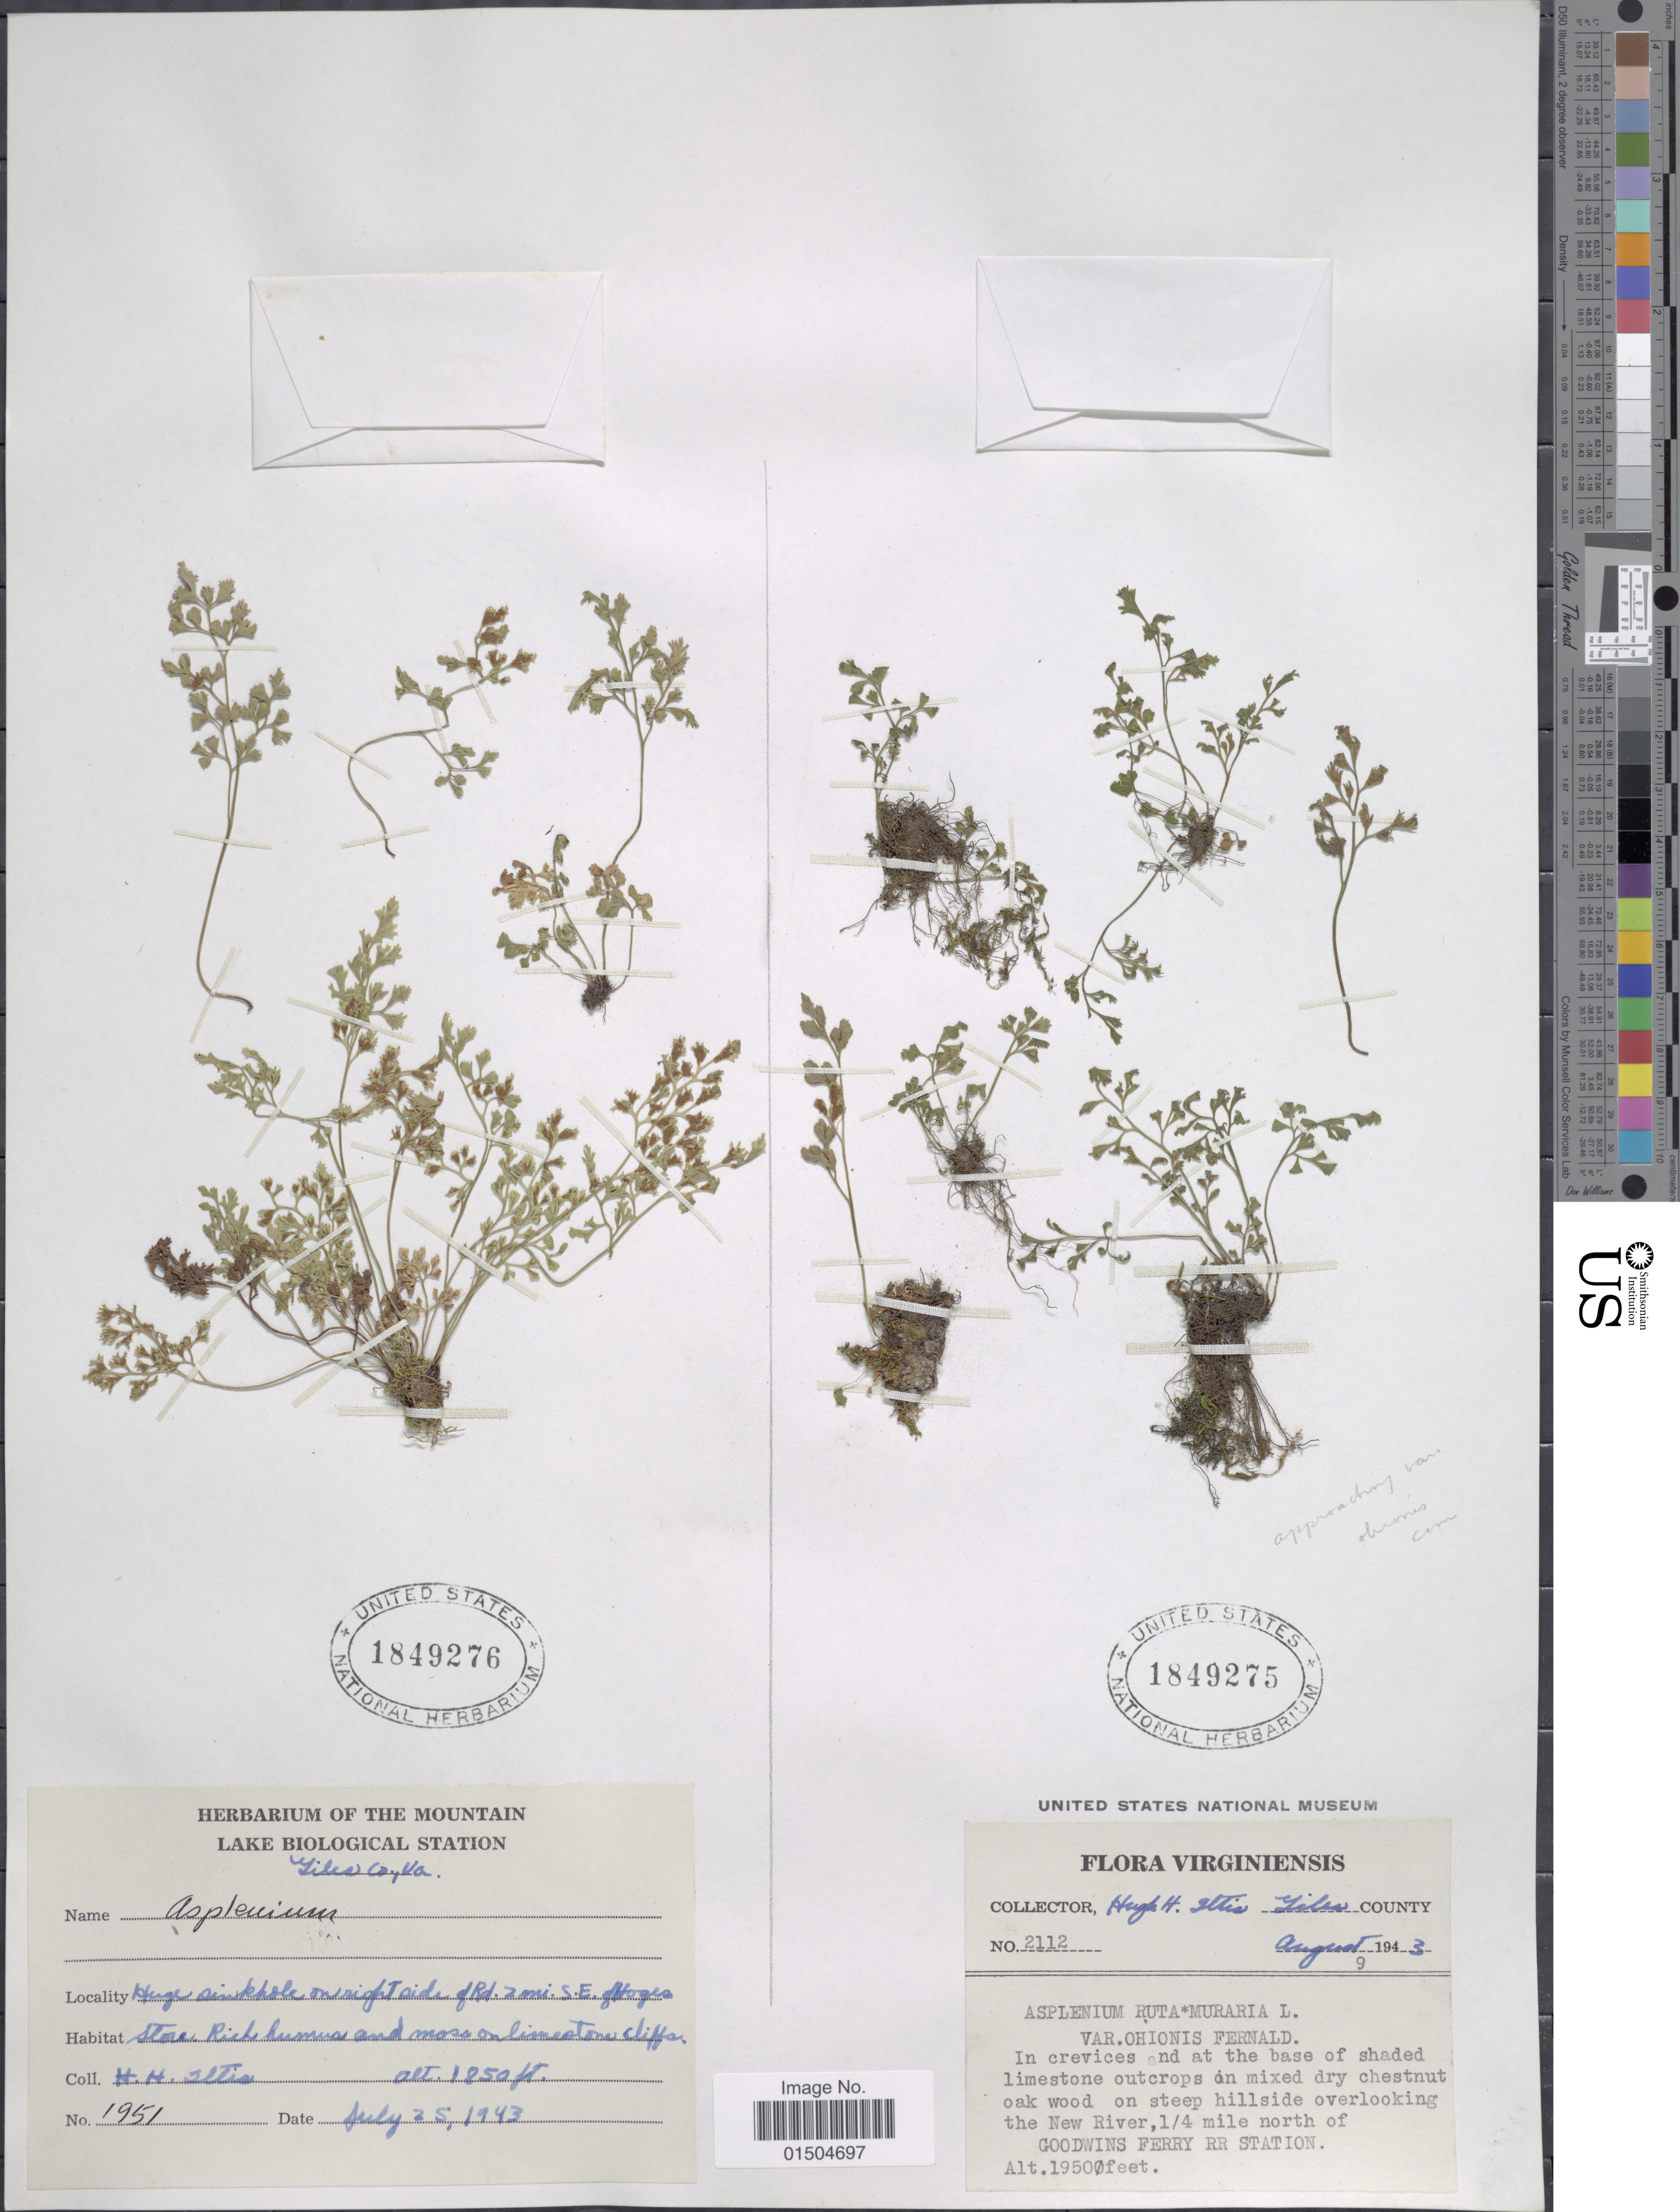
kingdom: Plantae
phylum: Tracheophyta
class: Polypodiopsida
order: Polypodiales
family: Aspleniaceae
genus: Asplenium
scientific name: Asplenium ruta-muraria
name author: L.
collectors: H. H. Iltis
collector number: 2112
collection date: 1943-08-09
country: United States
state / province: Virginia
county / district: Giles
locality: Virginiensis. Giles County. In crevices and at the base of shaded limestone outcrops in mixed dry chestnut oak wood on steep hillside overlooking the New River, 1/4 mile north of Goodwins Ferry RR Station.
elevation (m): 594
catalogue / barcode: US 1849275